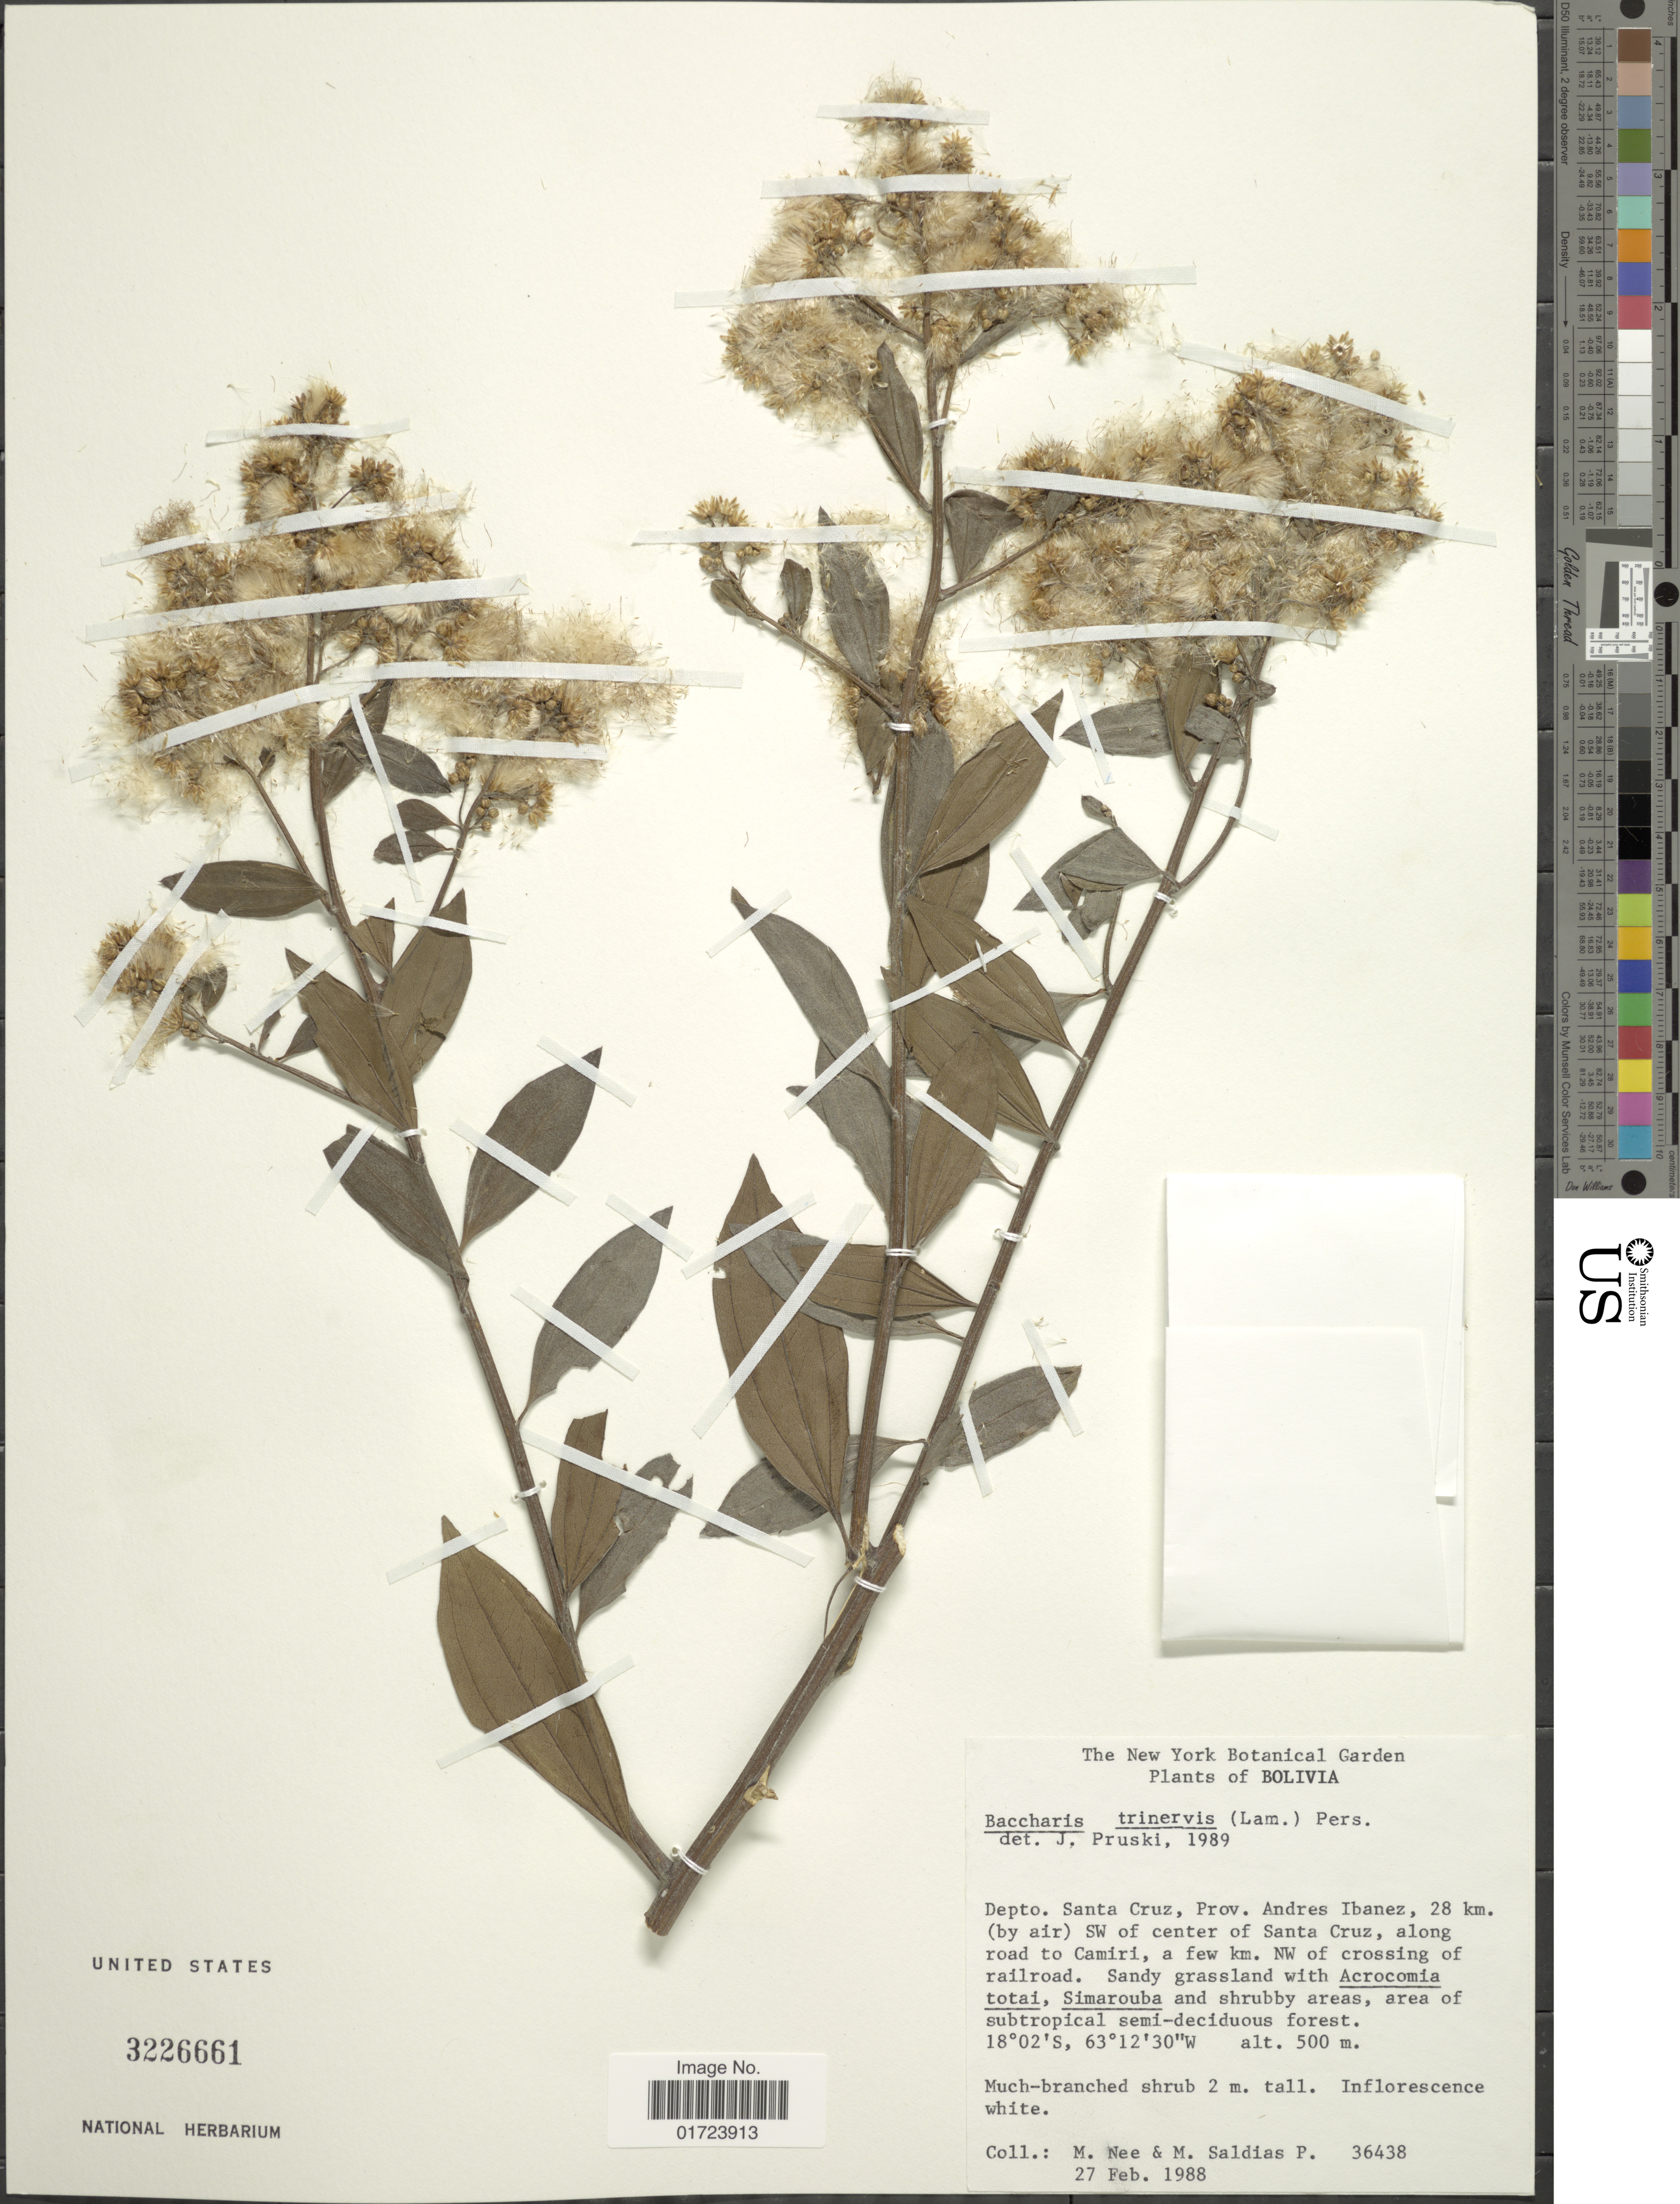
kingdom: Plantae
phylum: Tracheophyta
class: Magnoliopsida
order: Asterales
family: Asteraceae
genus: Baccharis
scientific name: Baccharis trinervis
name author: (Lam.) Pers.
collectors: M. Nee & M. Saldias P.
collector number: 36438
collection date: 1988-02-27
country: Bolivia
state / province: Santa Cruz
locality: Depto. Santa Cruz, Prov. Andres Ibanez, 28 km (by air) SW of center of Santa Cruz, along road to Camiri, a few km.Nw crossing of railroad.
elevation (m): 500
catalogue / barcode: US 3226661